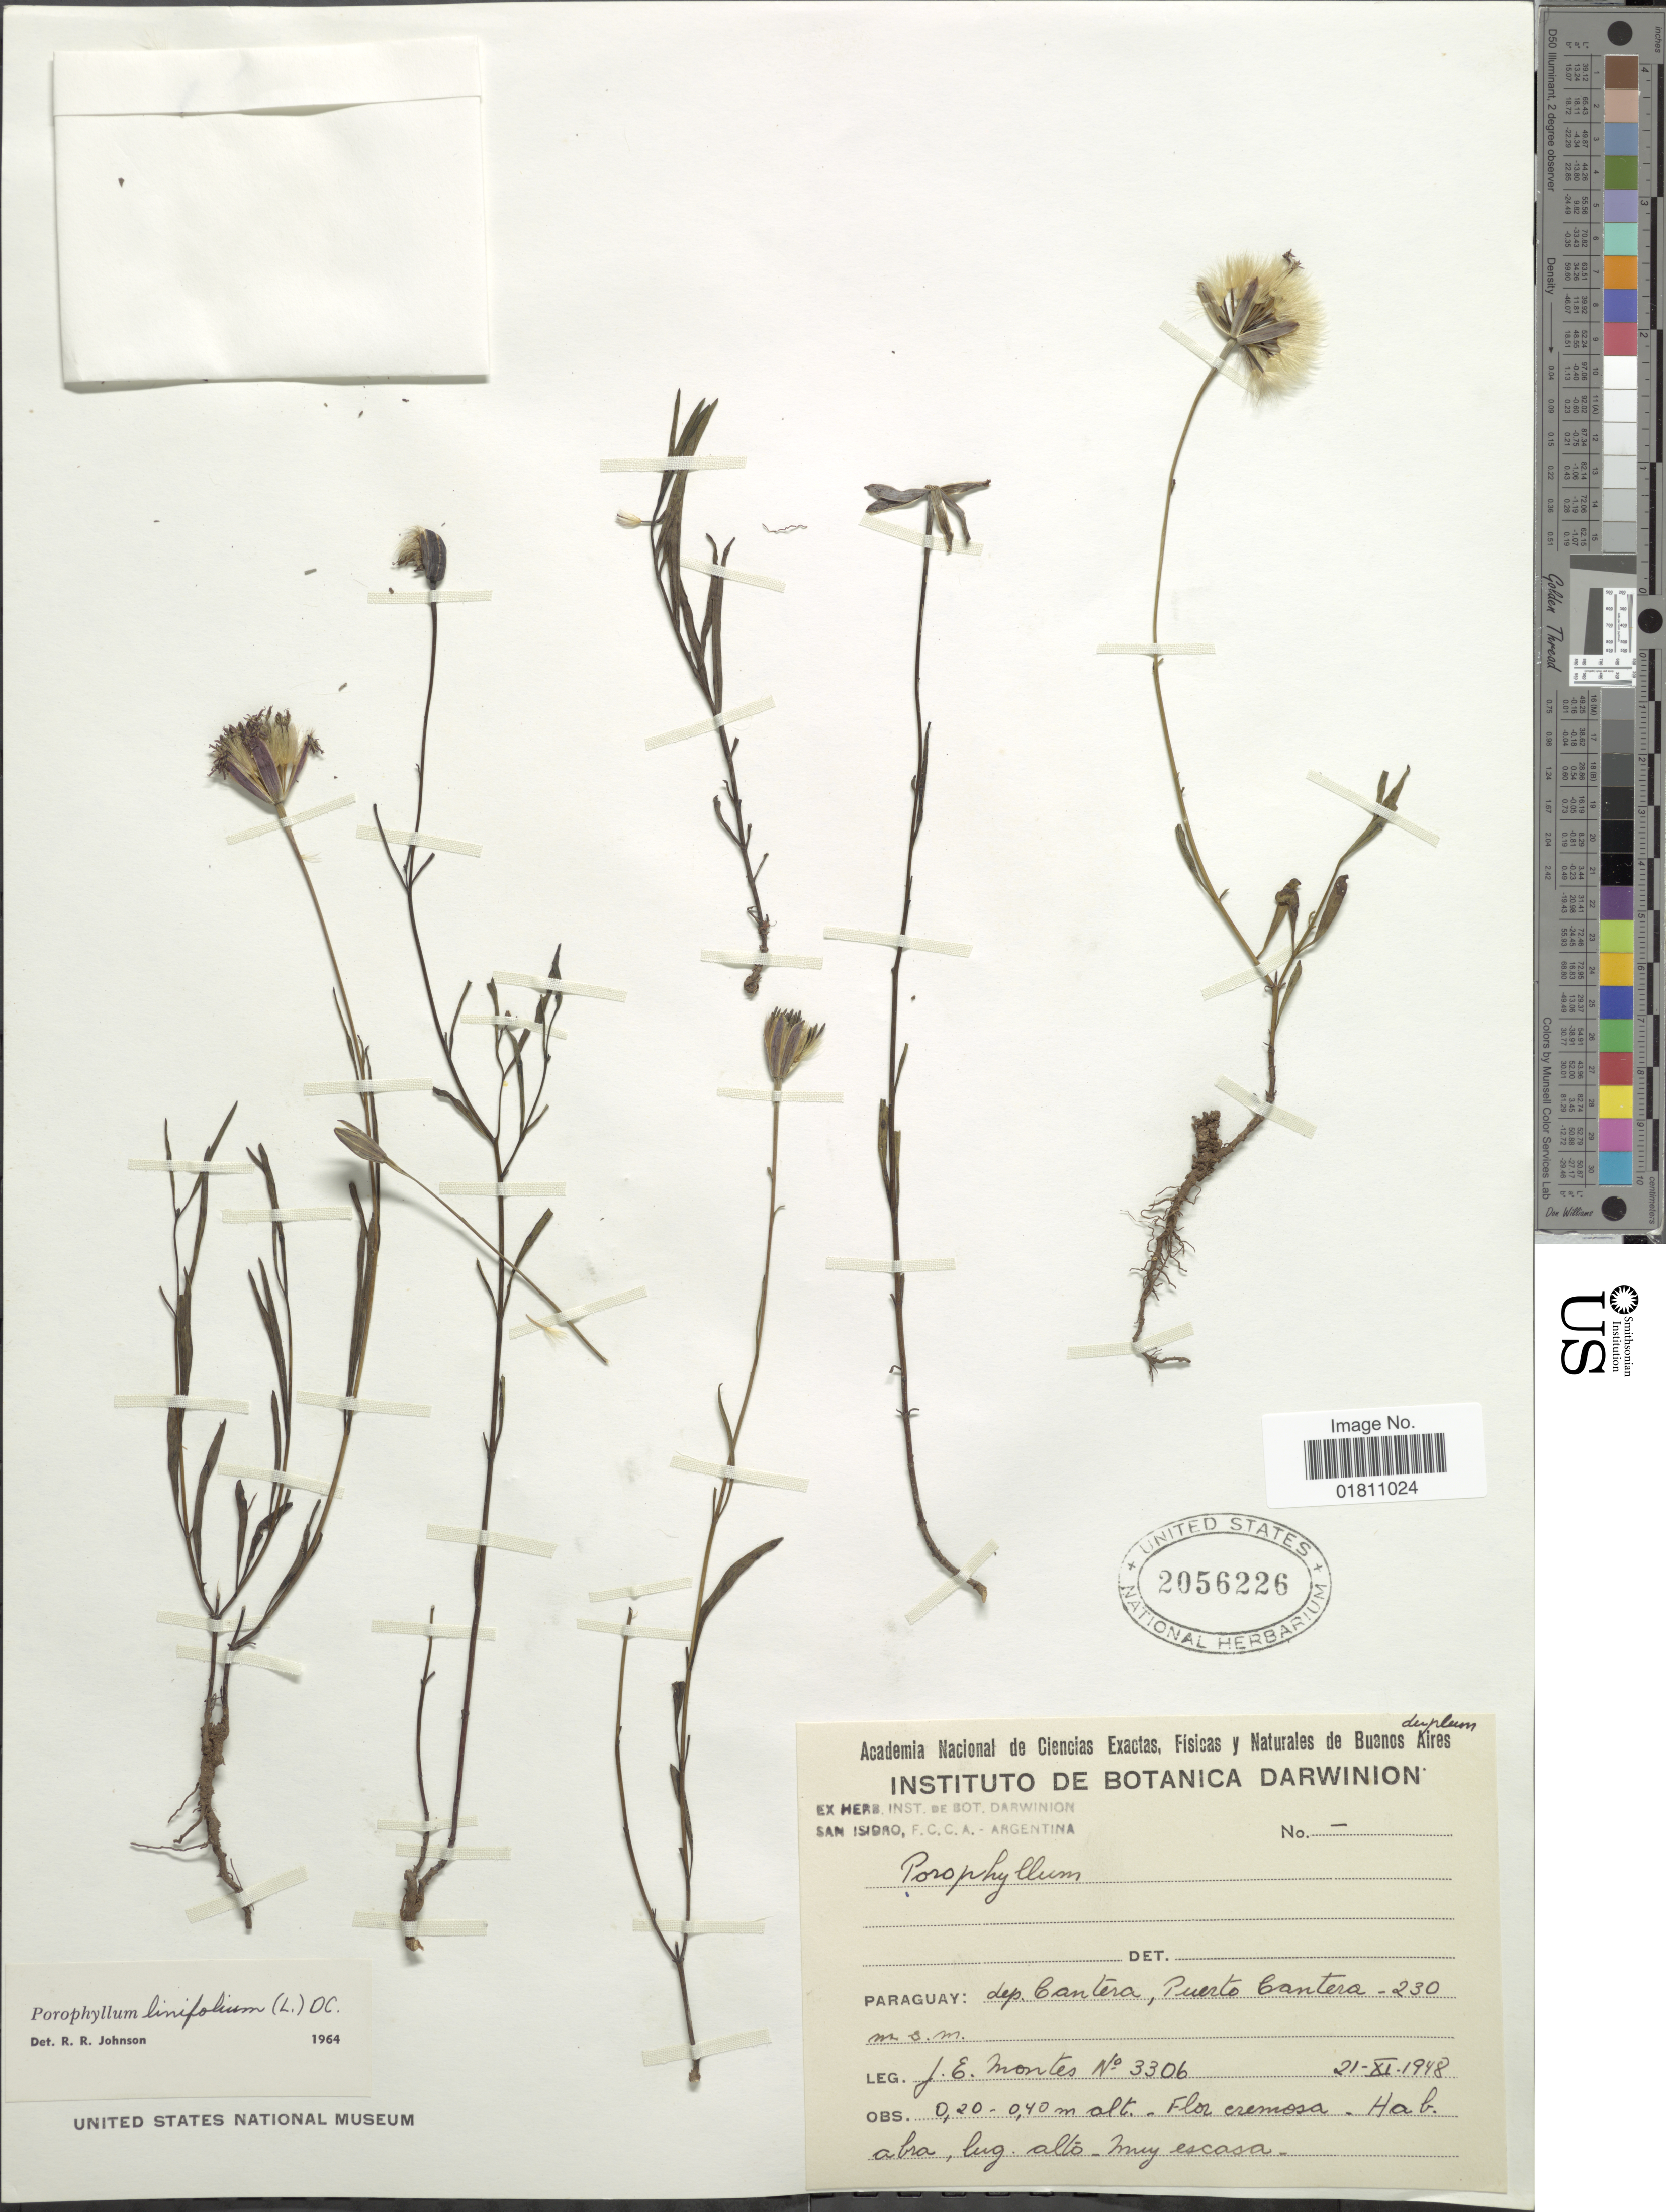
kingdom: Plantae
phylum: Tracheophyta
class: Magnoliopsida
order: Asterales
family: Asteraceae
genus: Porophyllum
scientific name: Porophyllum linifolium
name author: (Ard.) DC.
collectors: J. E. Montes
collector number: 3306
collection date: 1948-11-21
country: Argentina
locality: Dep Cantera, Puerto Cantera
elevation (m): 230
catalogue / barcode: US 2056226